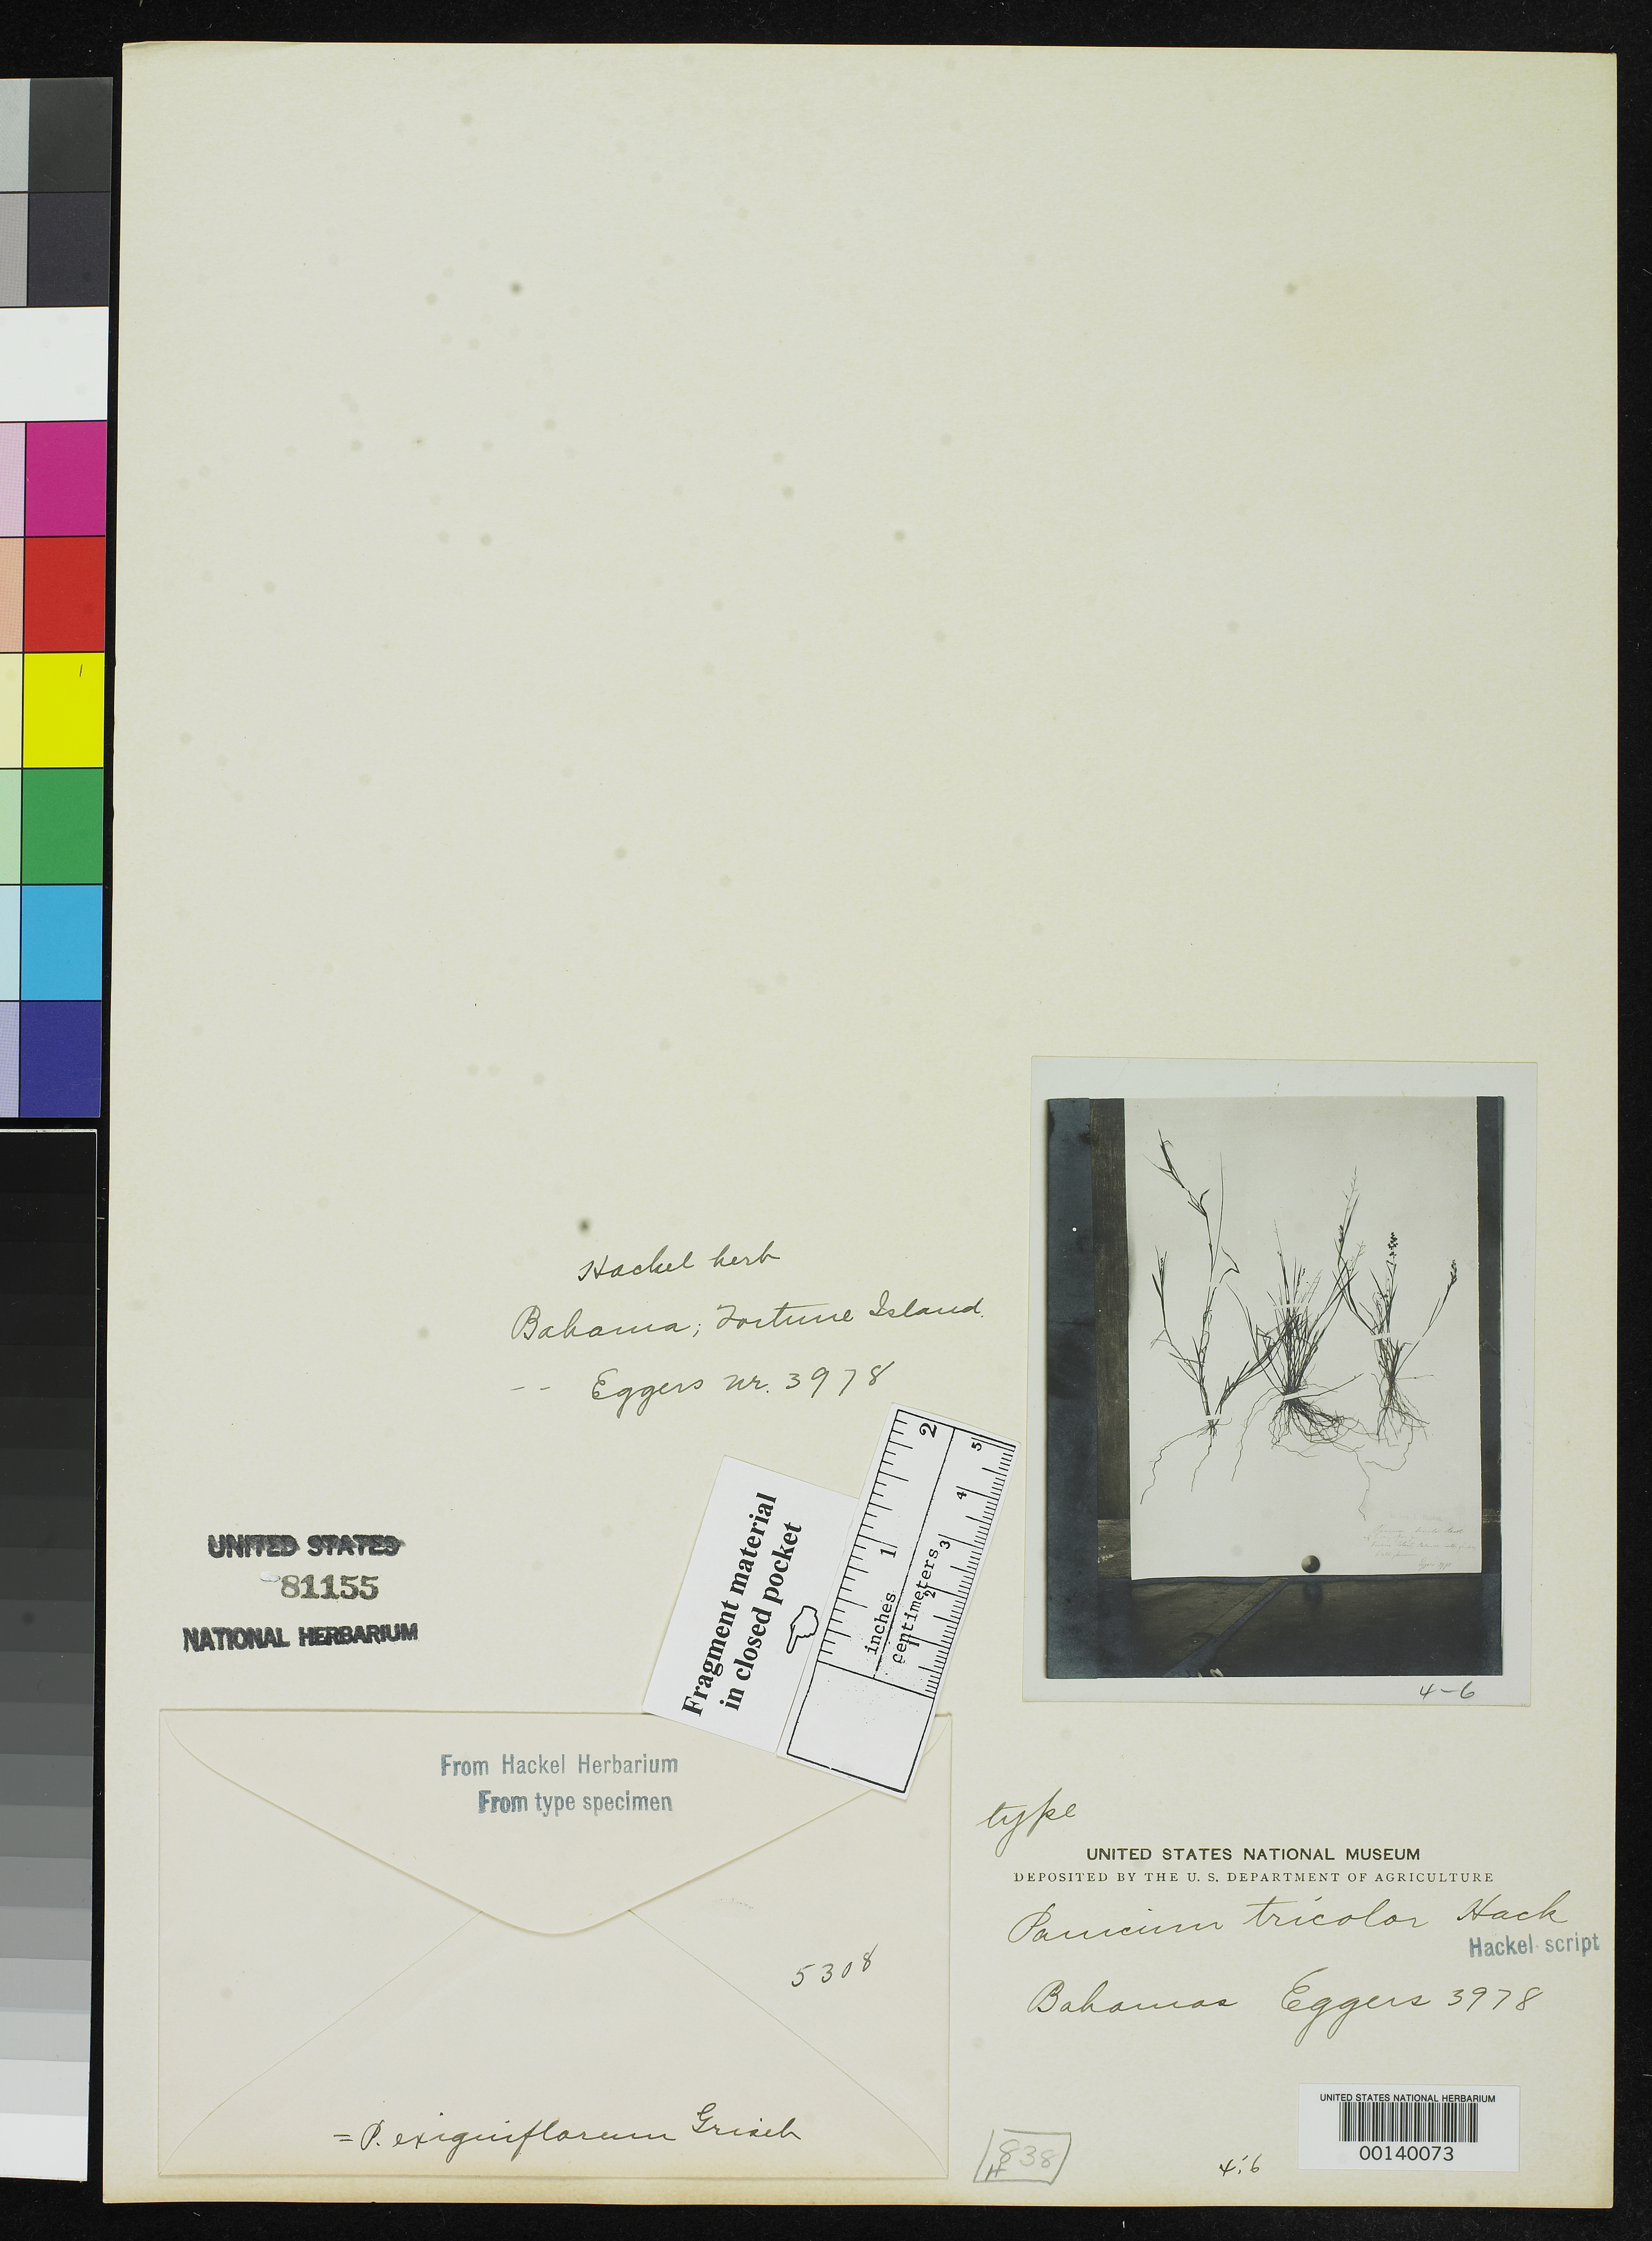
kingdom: Plantae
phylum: Tracheophyta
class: Liliopsida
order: Poales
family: Poaceae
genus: Panicum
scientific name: Panicum tricolor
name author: Hack.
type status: Type Fragment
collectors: H. F. A. von Eggers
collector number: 3978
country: Bahamas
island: Long Cay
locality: Fortune Island (Long Cay).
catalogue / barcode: US 81155